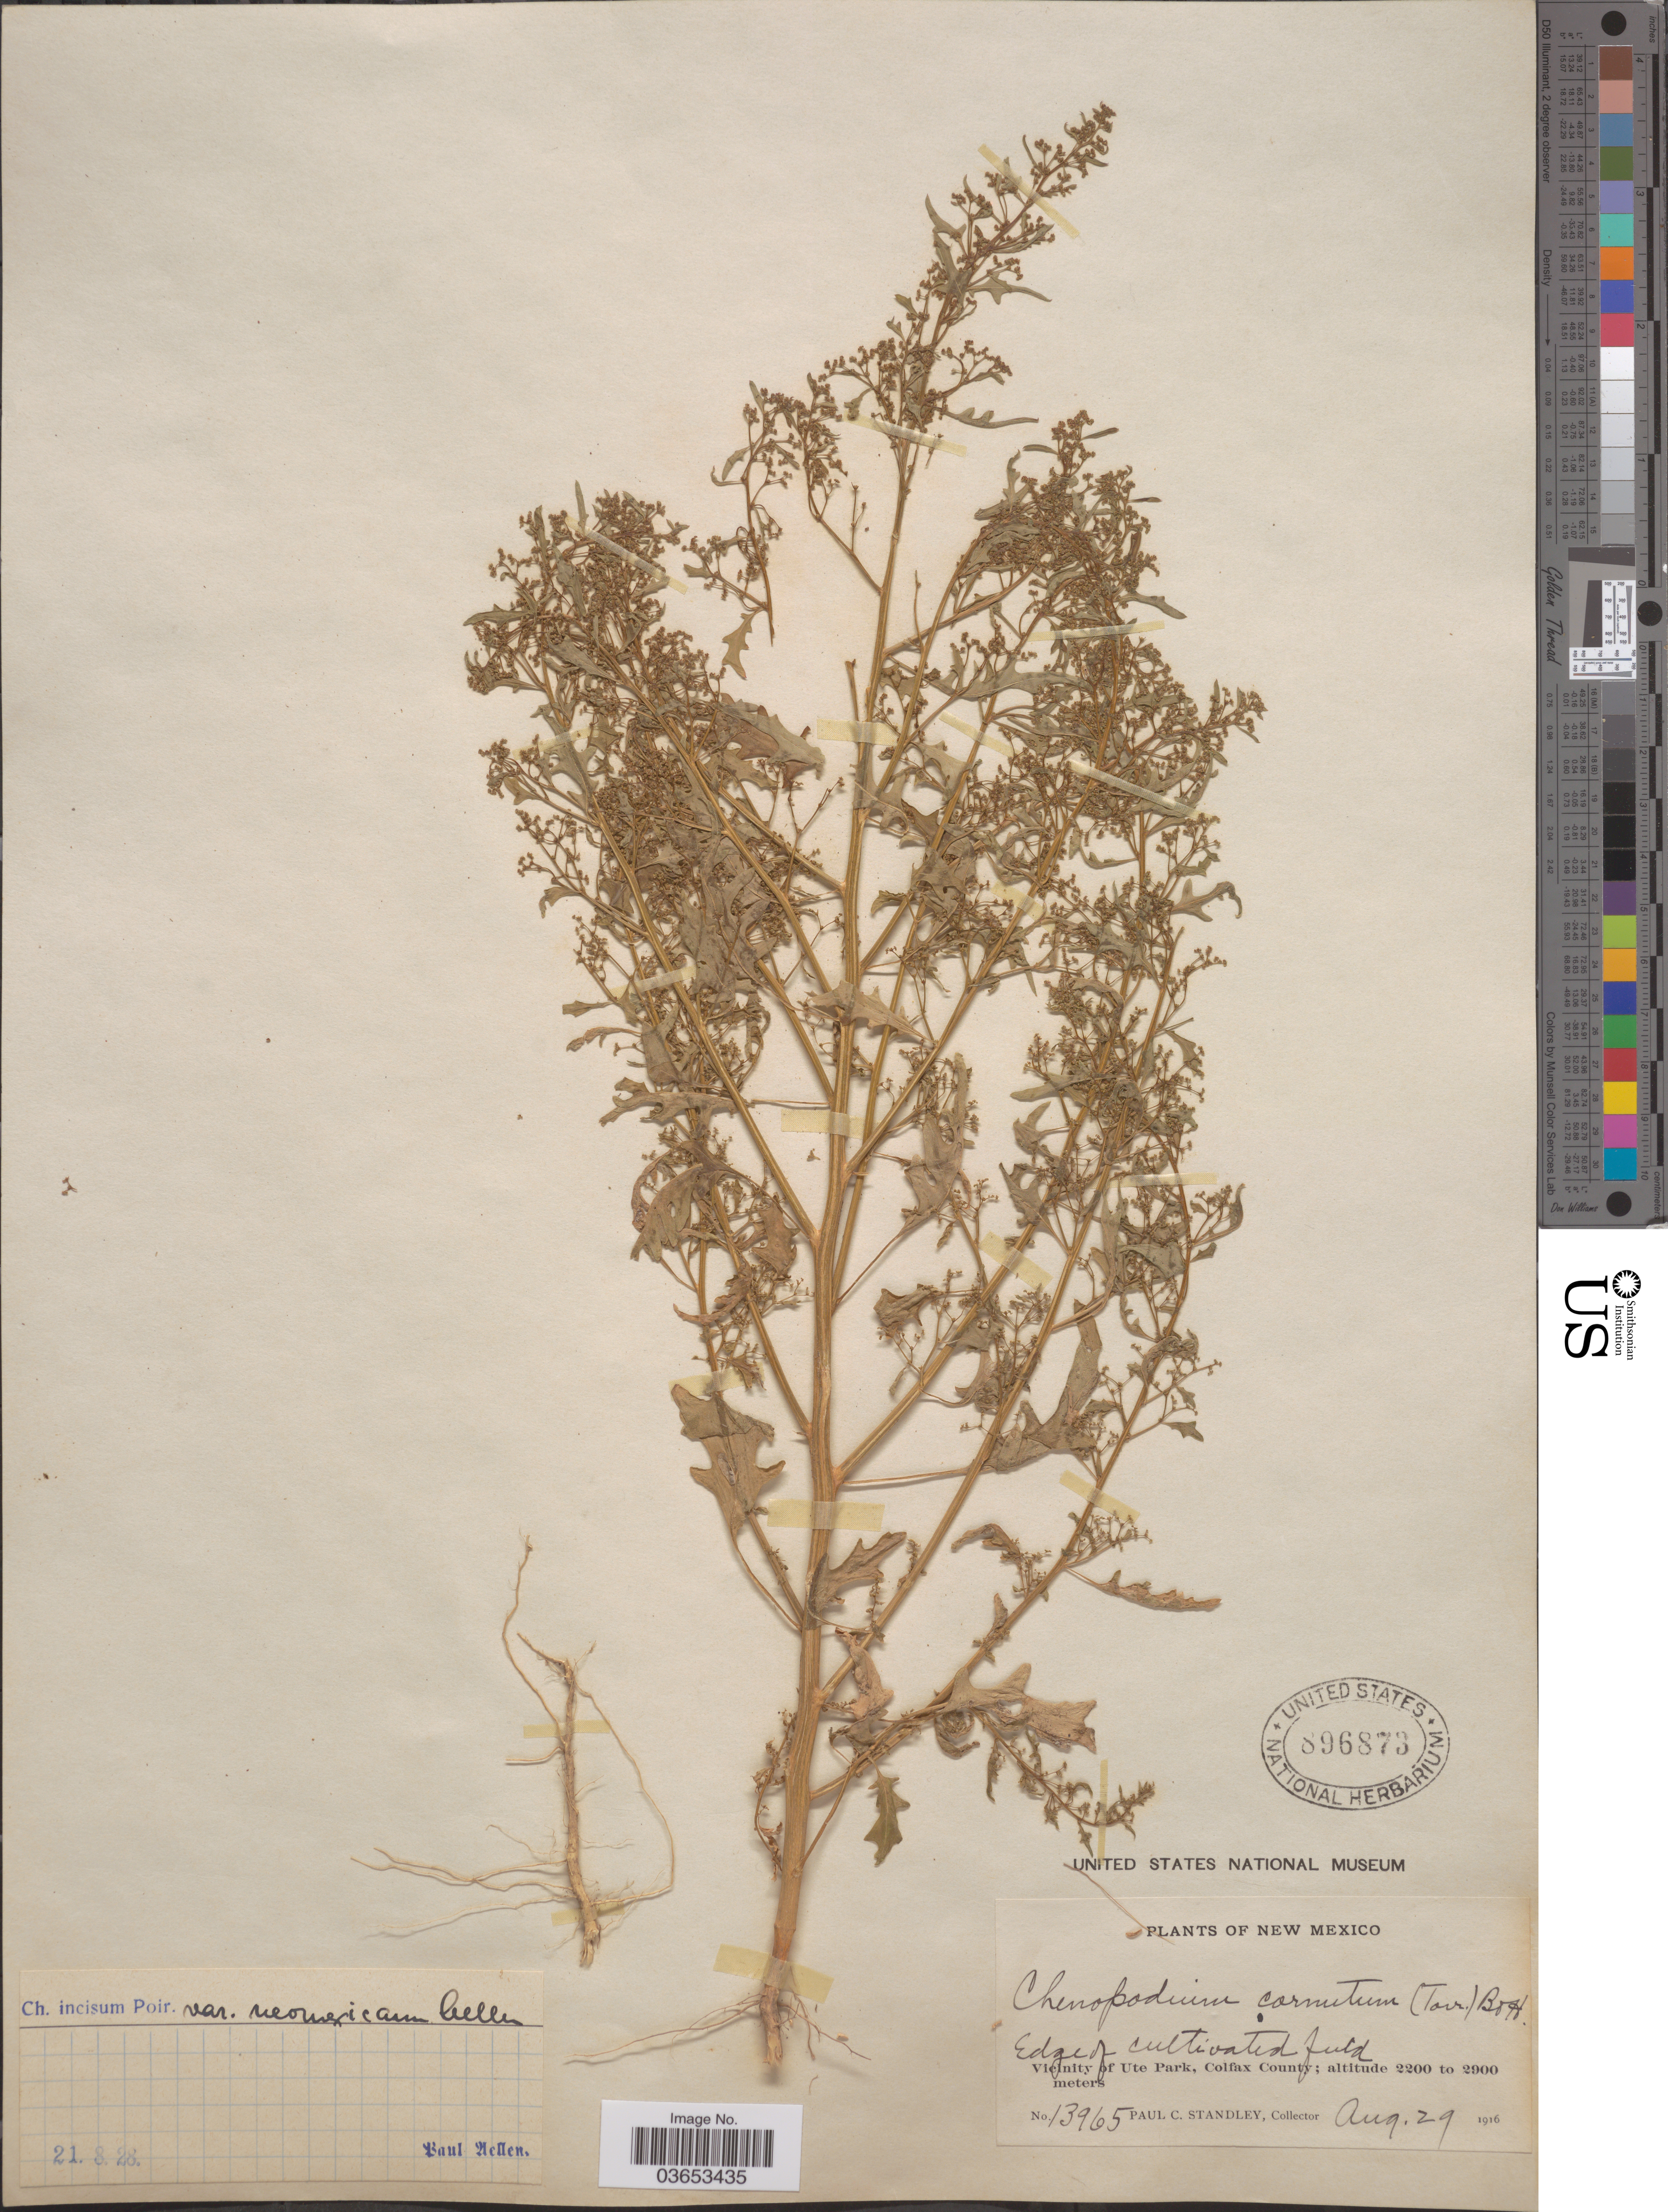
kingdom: Plantae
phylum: Tracheophyta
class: Magnoliopsida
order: Caryophyllales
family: Amaranthaceae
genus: Chenopodium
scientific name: Chenopodium incisum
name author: Poir.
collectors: P. C. Standley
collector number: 13965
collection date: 1916-08-29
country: United States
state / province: New Mexico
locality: Vicinity of Ute Park, Colfax County.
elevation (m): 2200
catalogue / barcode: US 896873